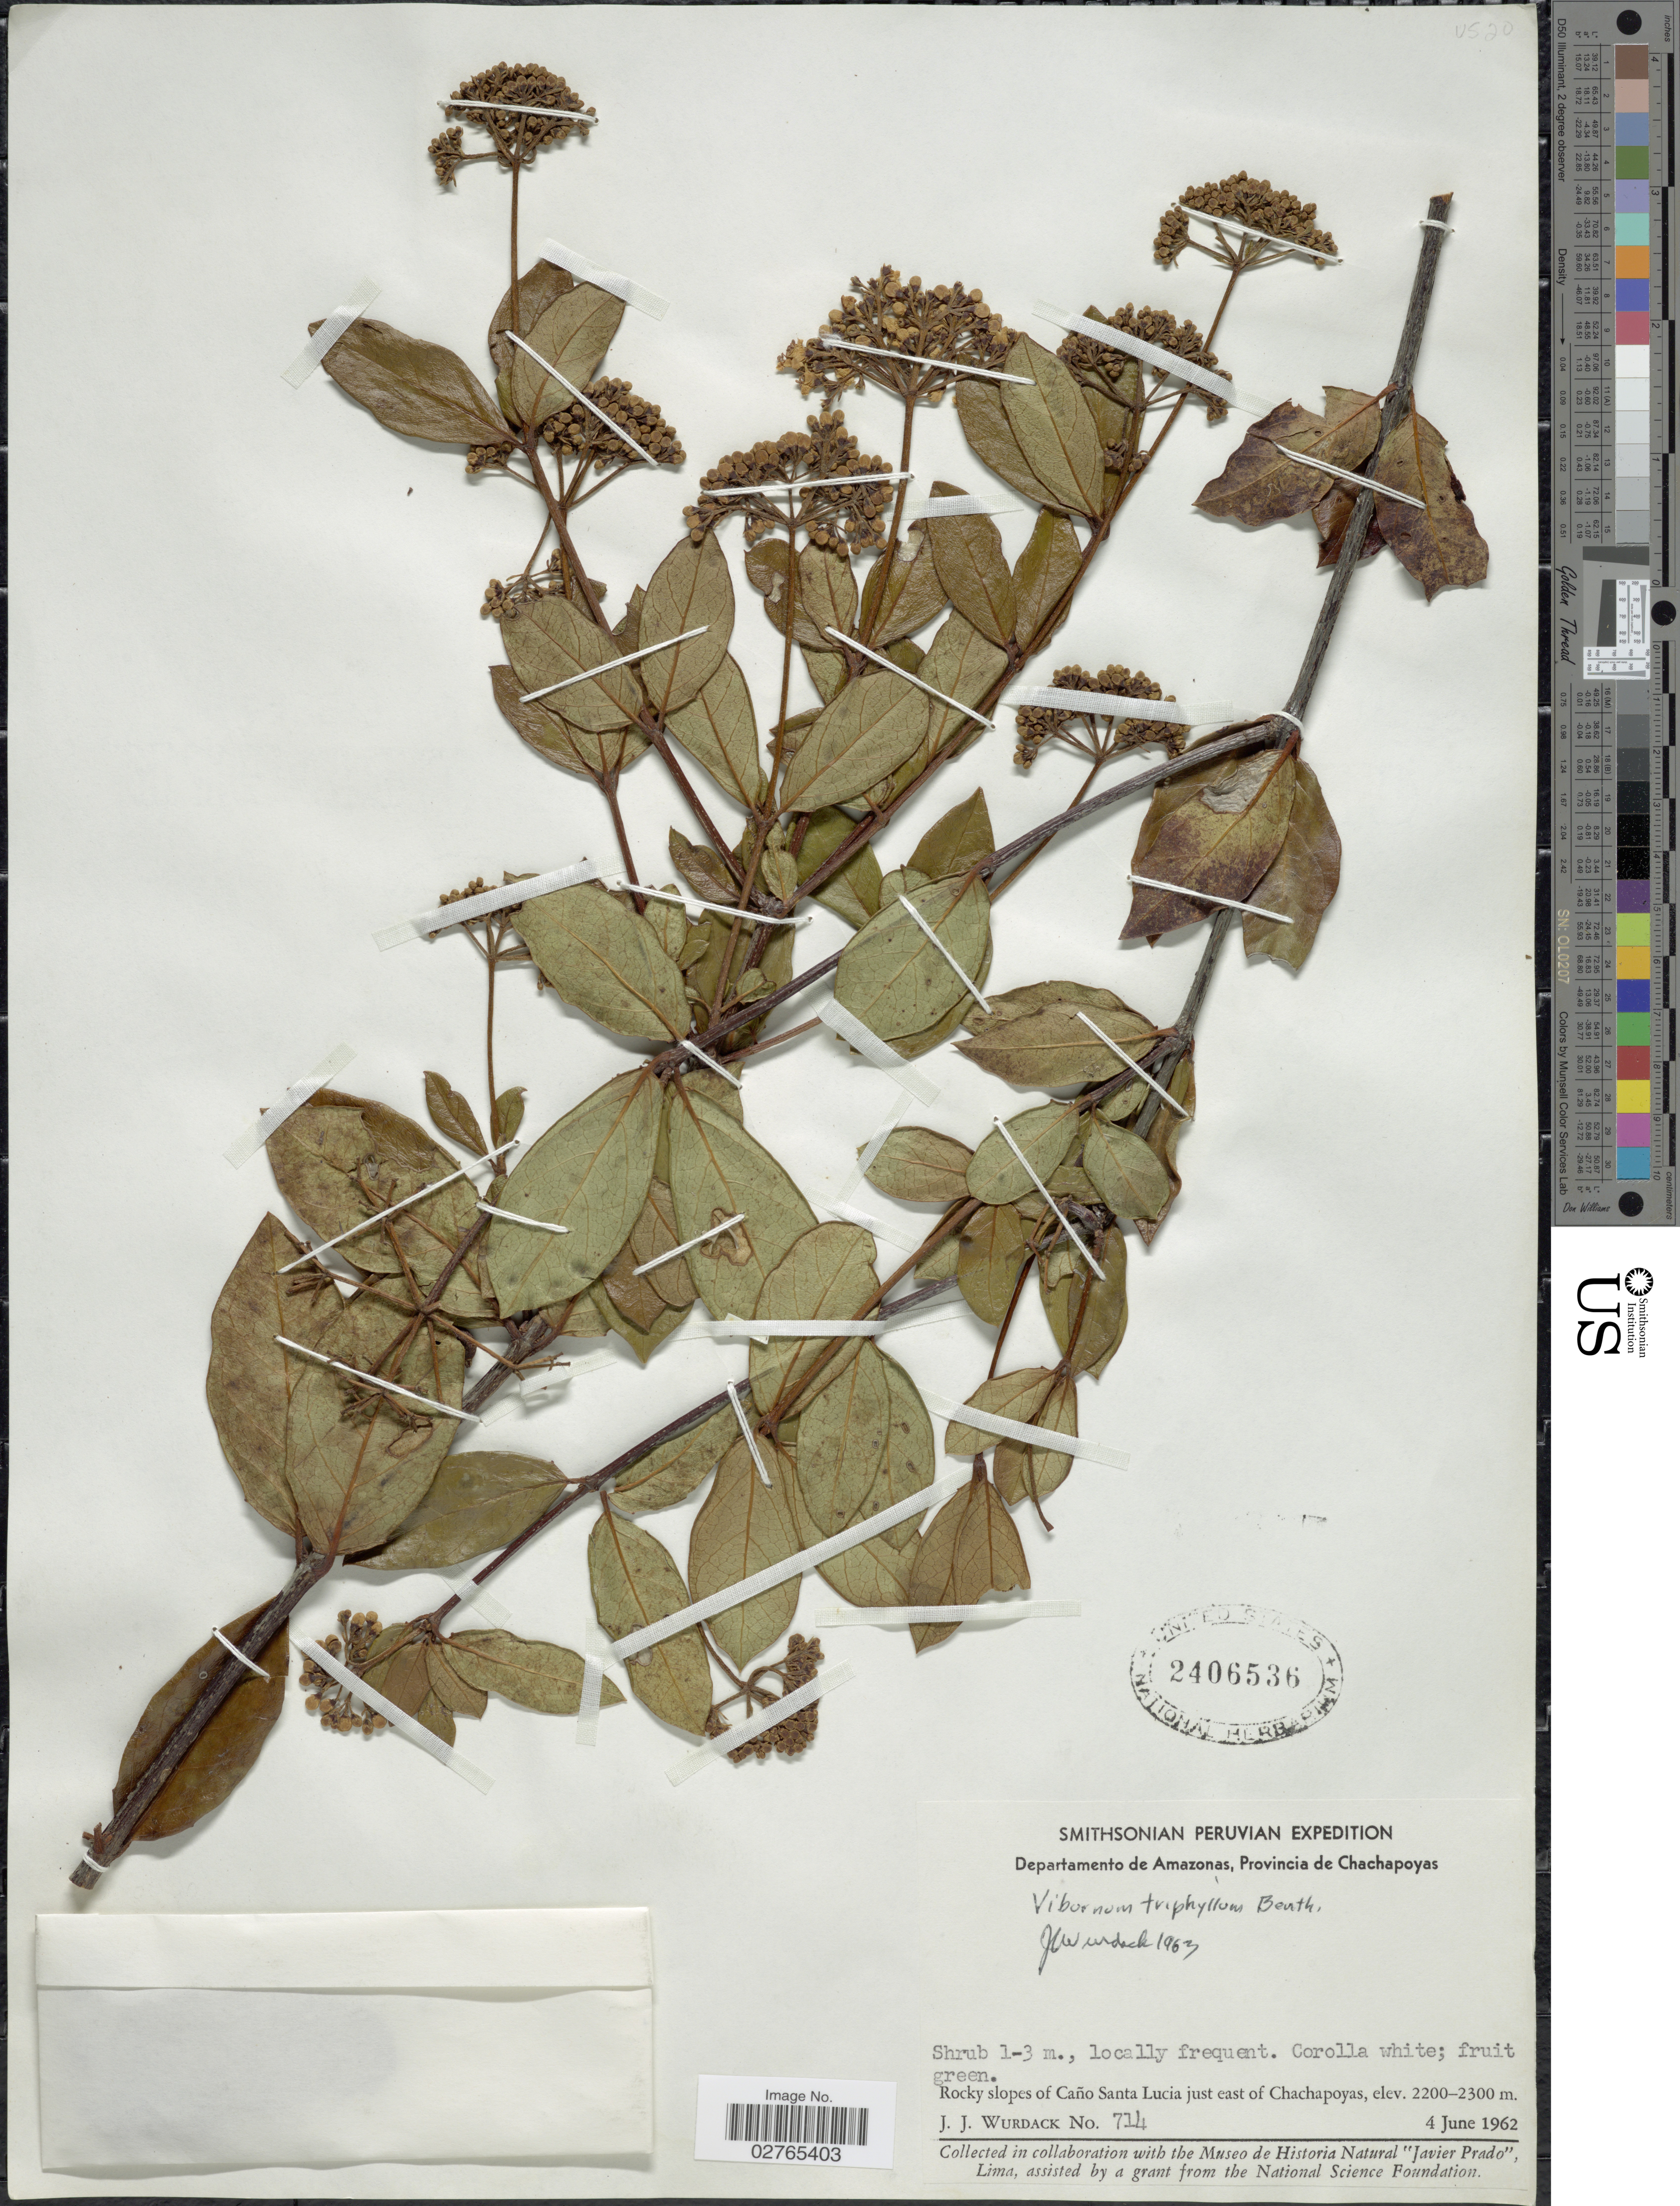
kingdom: Plantae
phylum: Tracheophyta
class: Magnoliopsida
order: Dipsacales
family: Viburnaceae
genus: Viburnum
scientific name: Viburnum triphyllum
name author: Benth.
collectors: J. J. Wurdack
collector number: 714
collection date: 1962-06-04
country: Peru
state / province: Amazonas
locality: Departamento de Amazonas, Provincia de Chachapoyas. Rocky slopes of Caño Santa Lucia just east of Chachapoyas.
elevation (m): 2200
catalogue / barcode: US 2406536